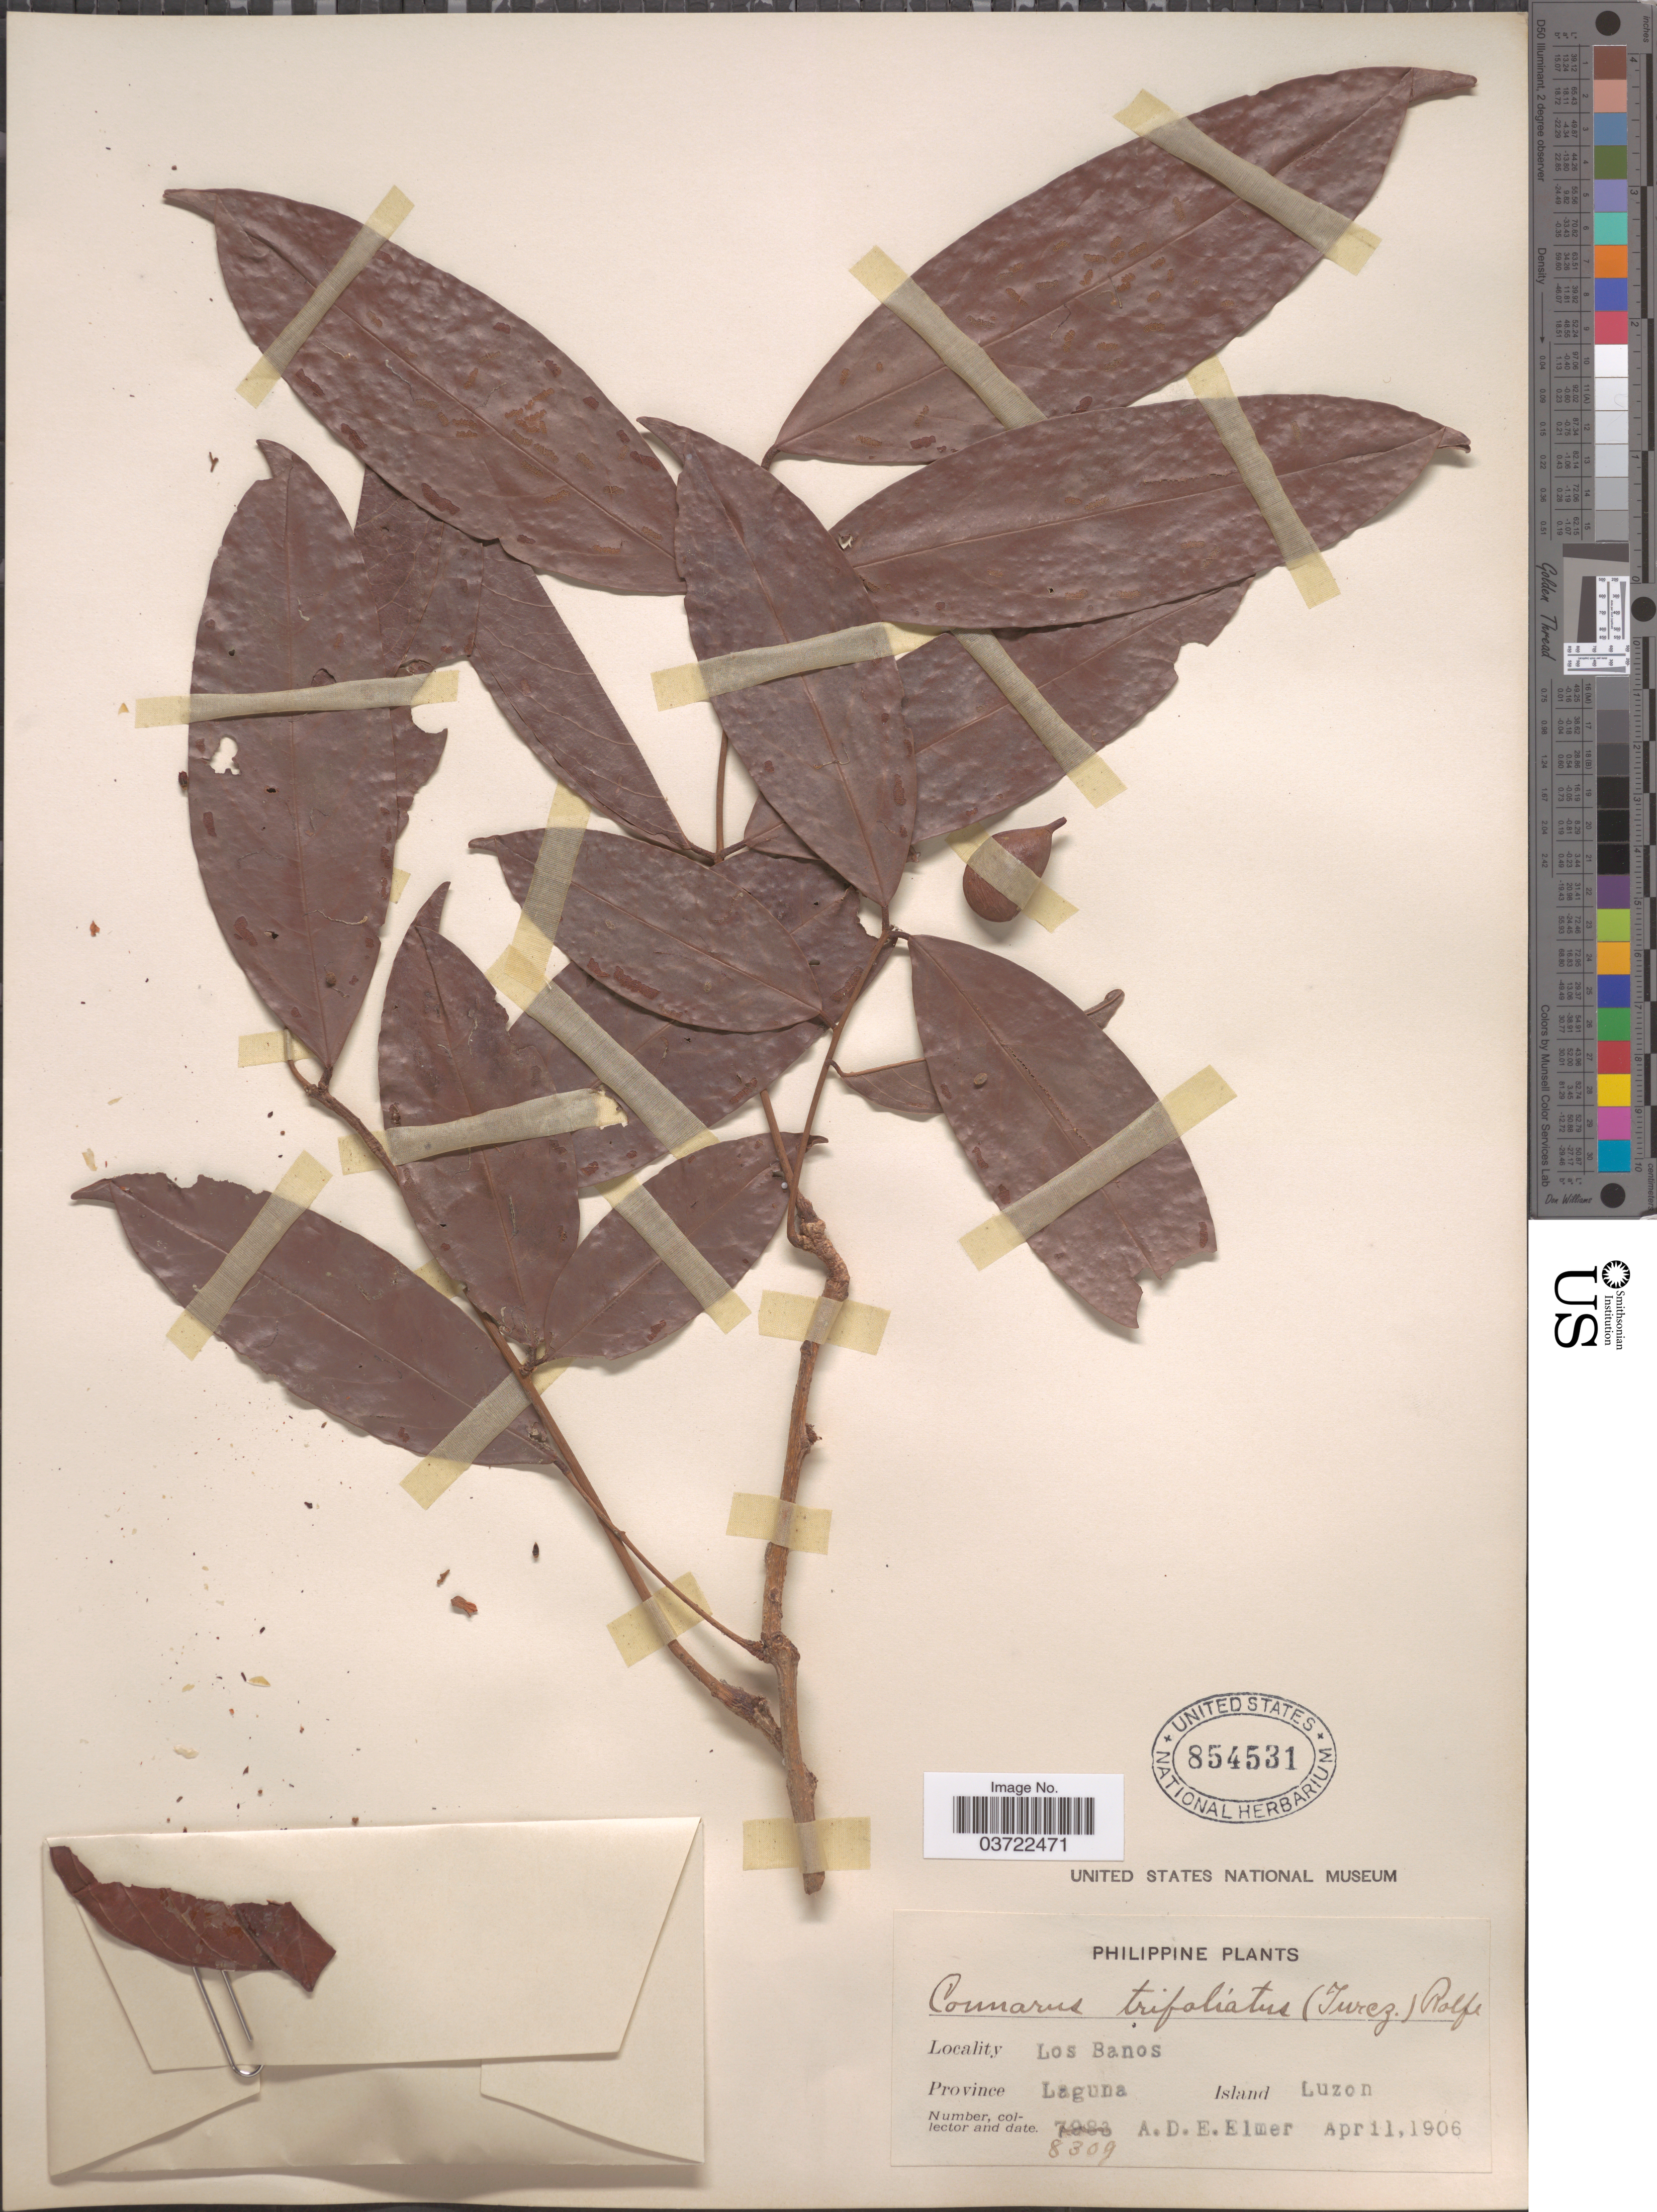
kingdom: Plantae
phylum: Tracheophyta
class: Magnoliopsida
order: Oxalidales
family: Connaraceae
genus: Connarus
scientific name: Connarus trifoliolatus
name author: Rolfe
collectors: A. D. E. Elmer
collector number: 8309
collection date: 1906-04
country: Philippines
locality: Los Banos. Province Laguna. Island Luzon.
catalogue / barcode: US 854531